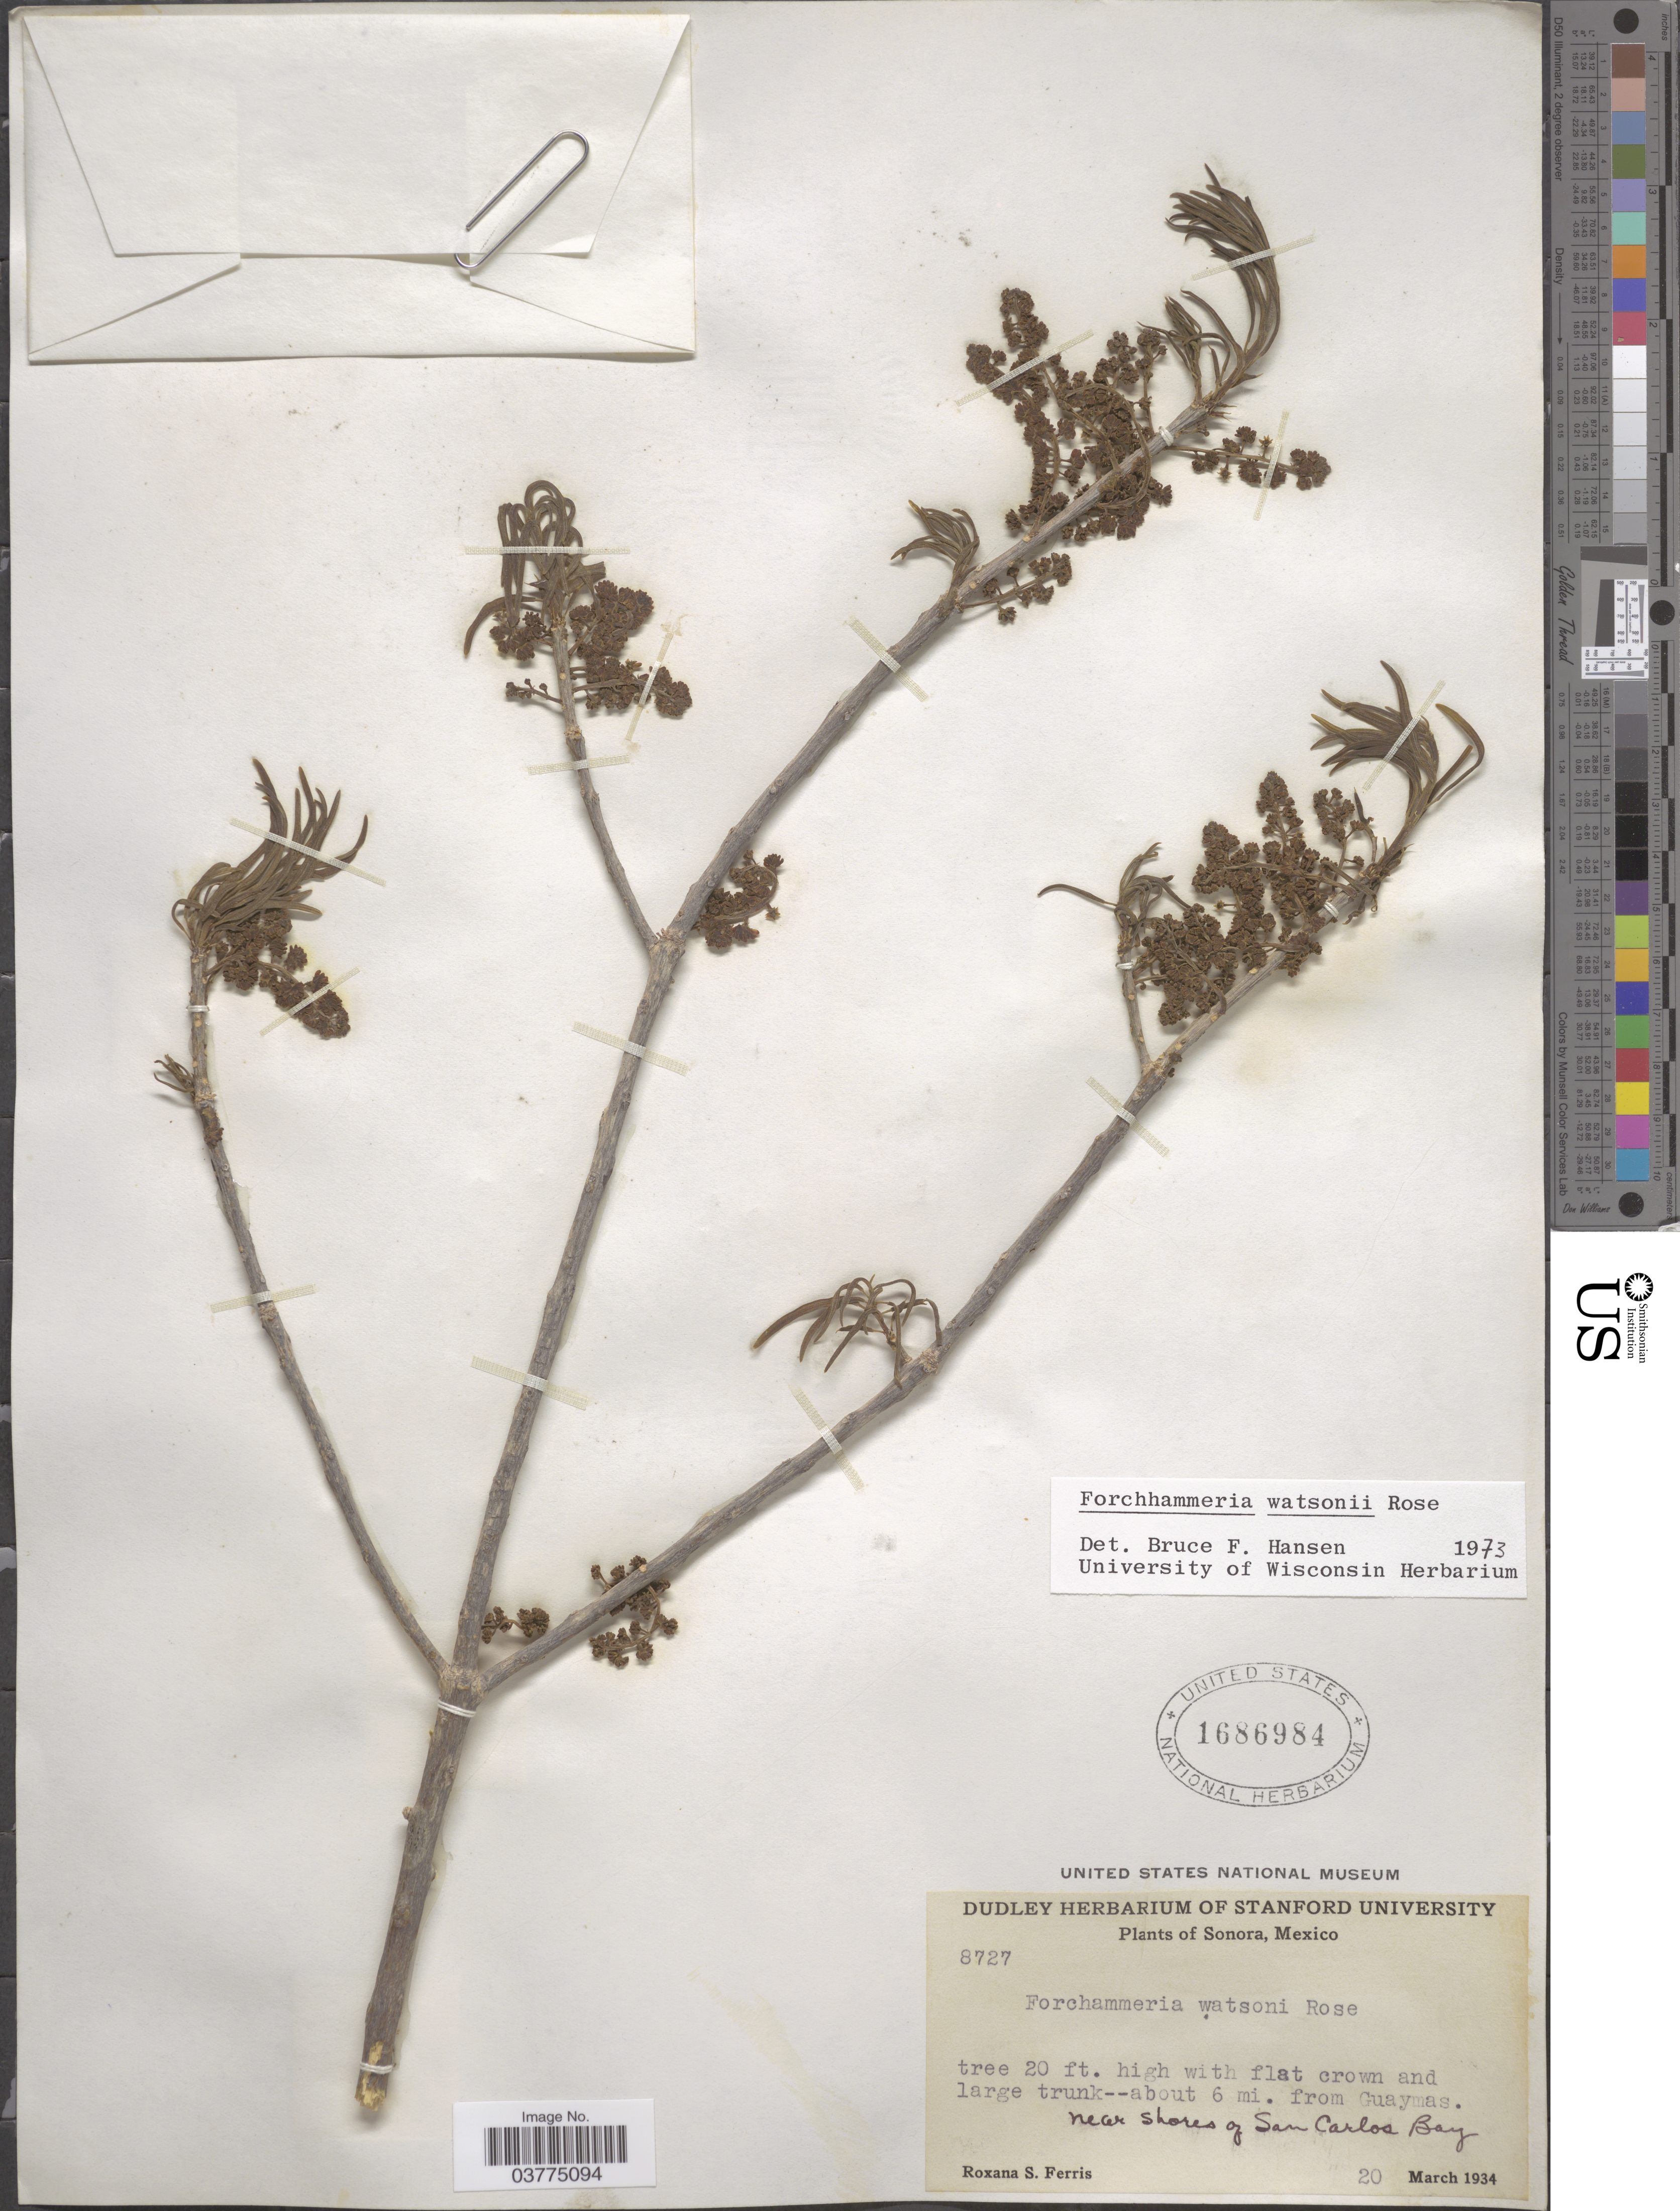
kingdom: Plantae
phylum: Tracheophyta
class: Magnoliopsida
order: Brassicales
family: Stixaceae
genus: Forchhammeria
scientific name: Forchhammeria watsonii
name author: Rose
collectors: R. S. Ferris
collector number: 8727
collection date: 1934-03-20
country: Mexico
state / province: Sonora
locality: About 6 mi. from Guaymas. Near shores of San Carlos Bay.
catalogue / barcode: US 1686984